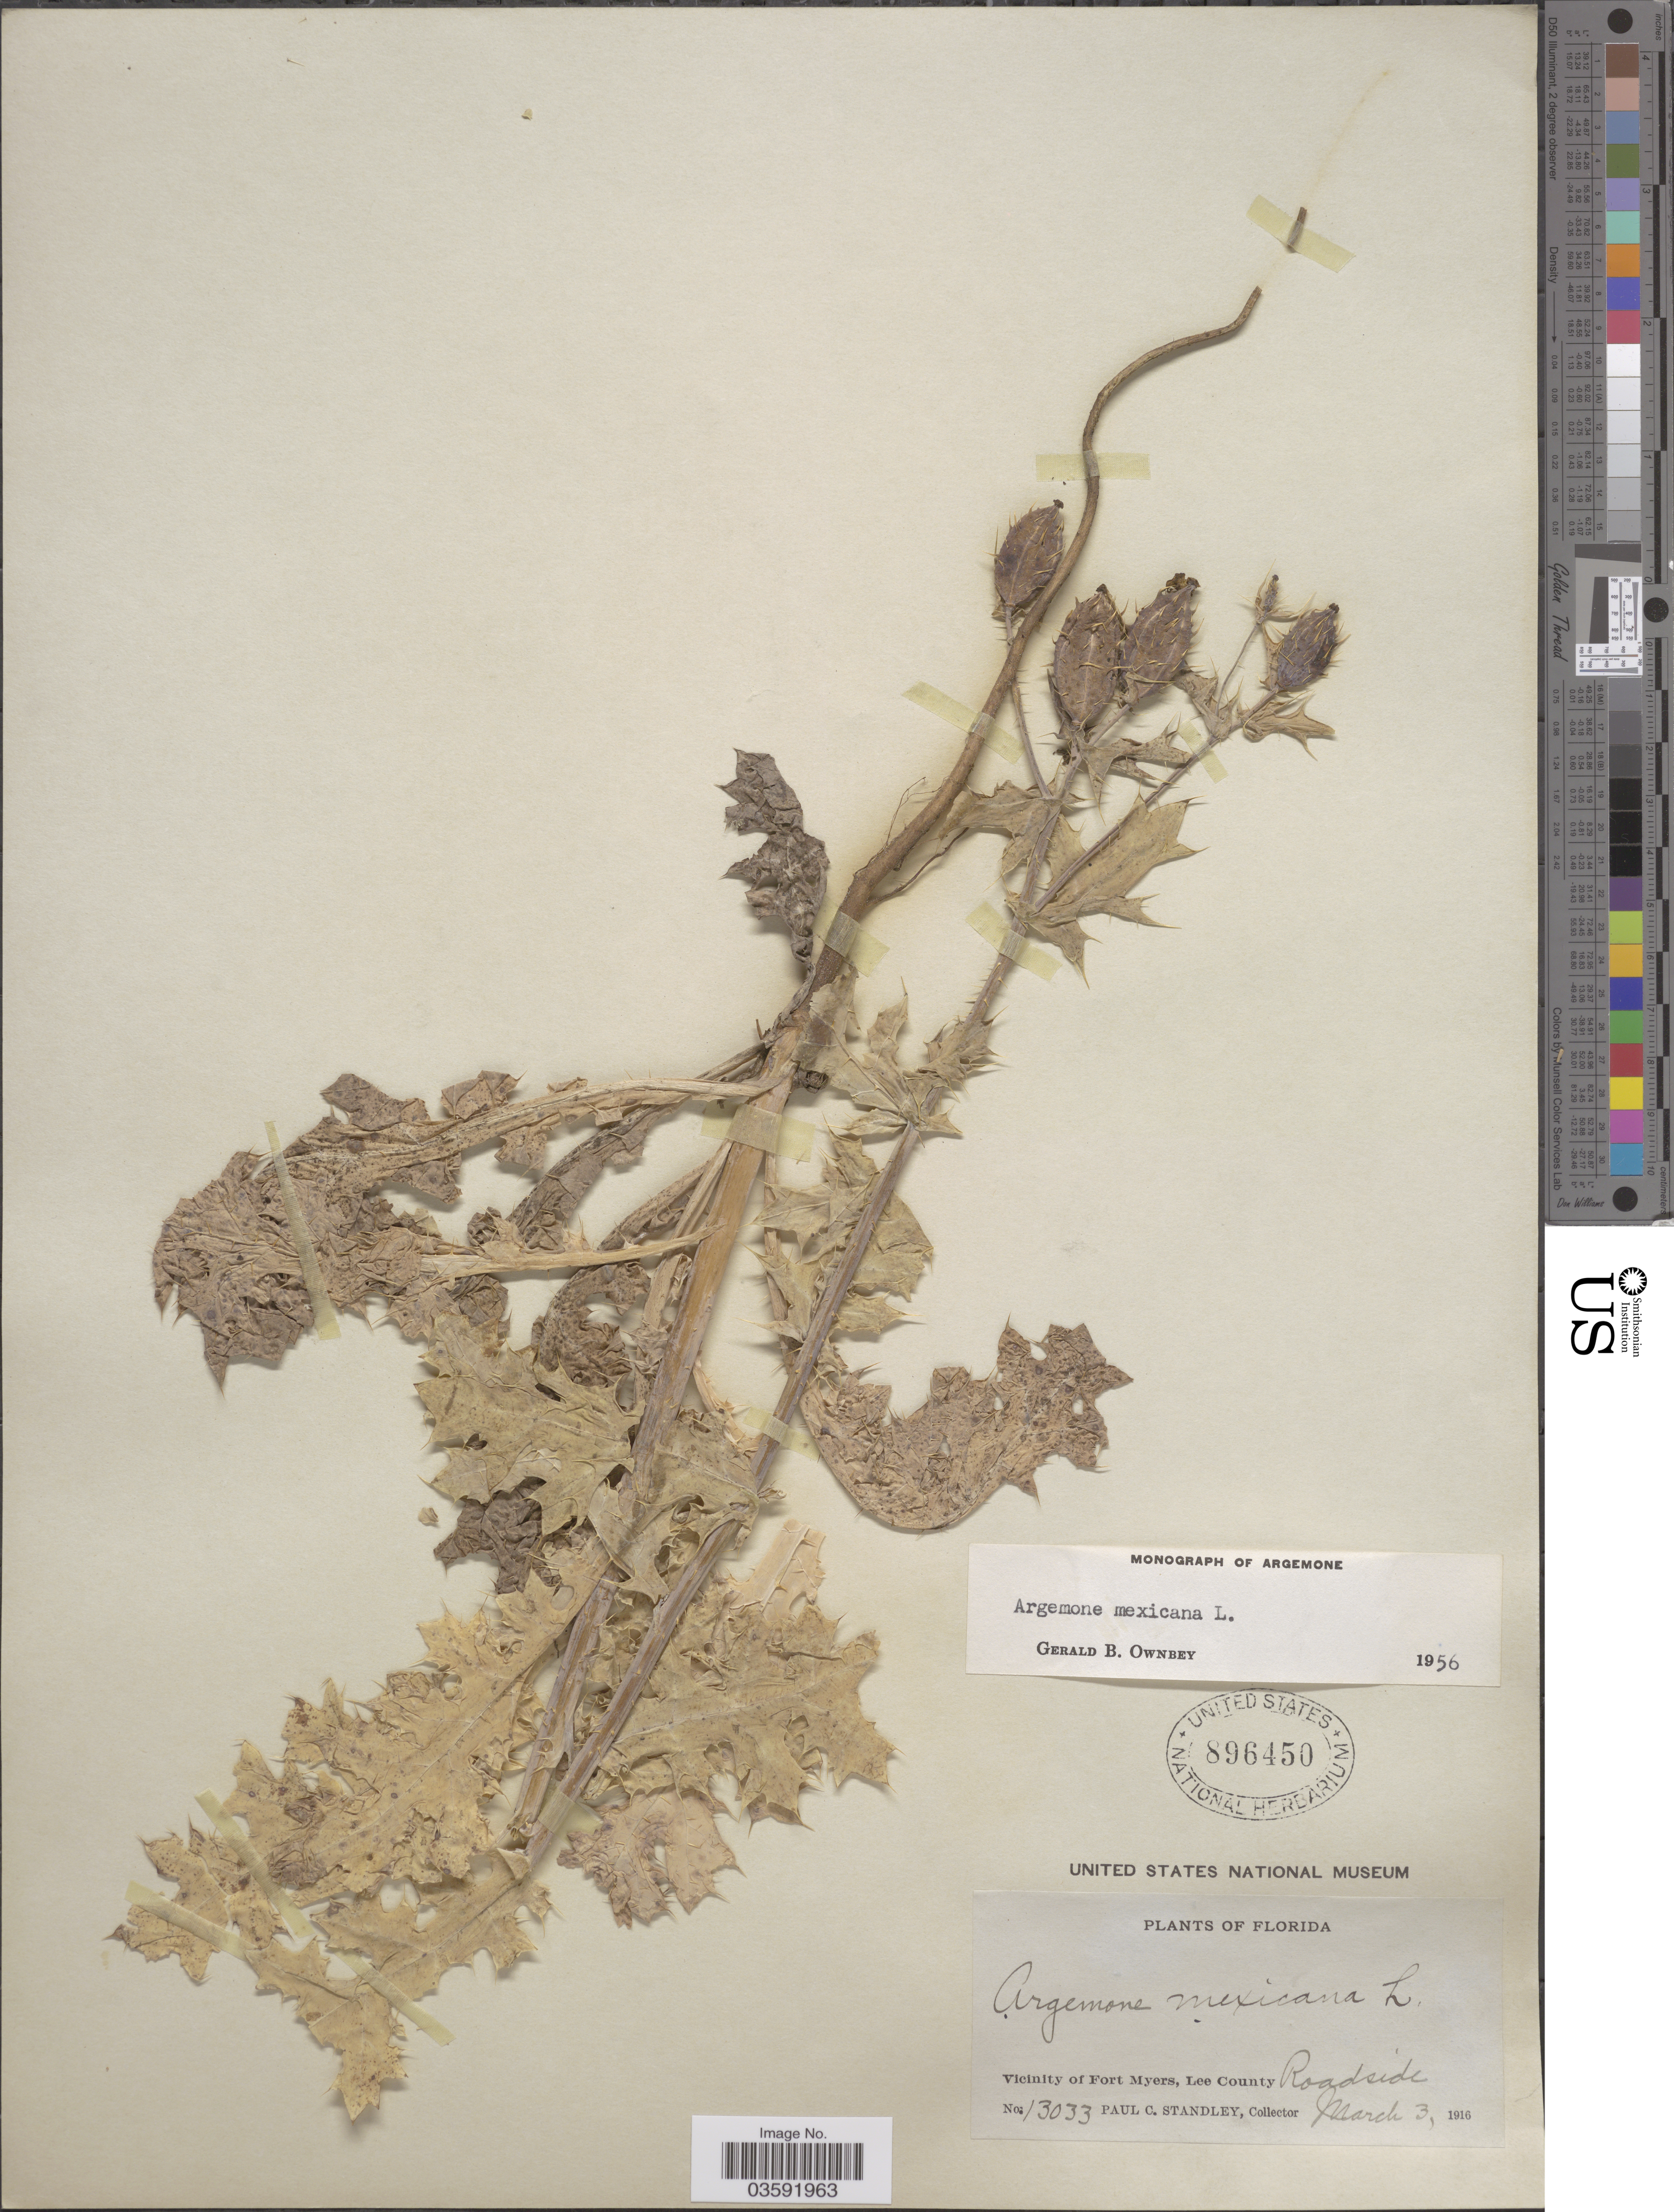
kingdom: Plantae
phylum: Tracheophyta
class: Magnoliopsida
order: Ranunculales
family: Papaveraceae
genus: Argemone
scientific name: Argemone mexicana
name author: L.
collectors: P. C. Standley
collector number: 13033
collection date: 1916-03-03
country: United States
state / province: Florida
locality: Vicinity of Fort Myers, Lee County. Roadside.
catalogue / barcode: US 896450